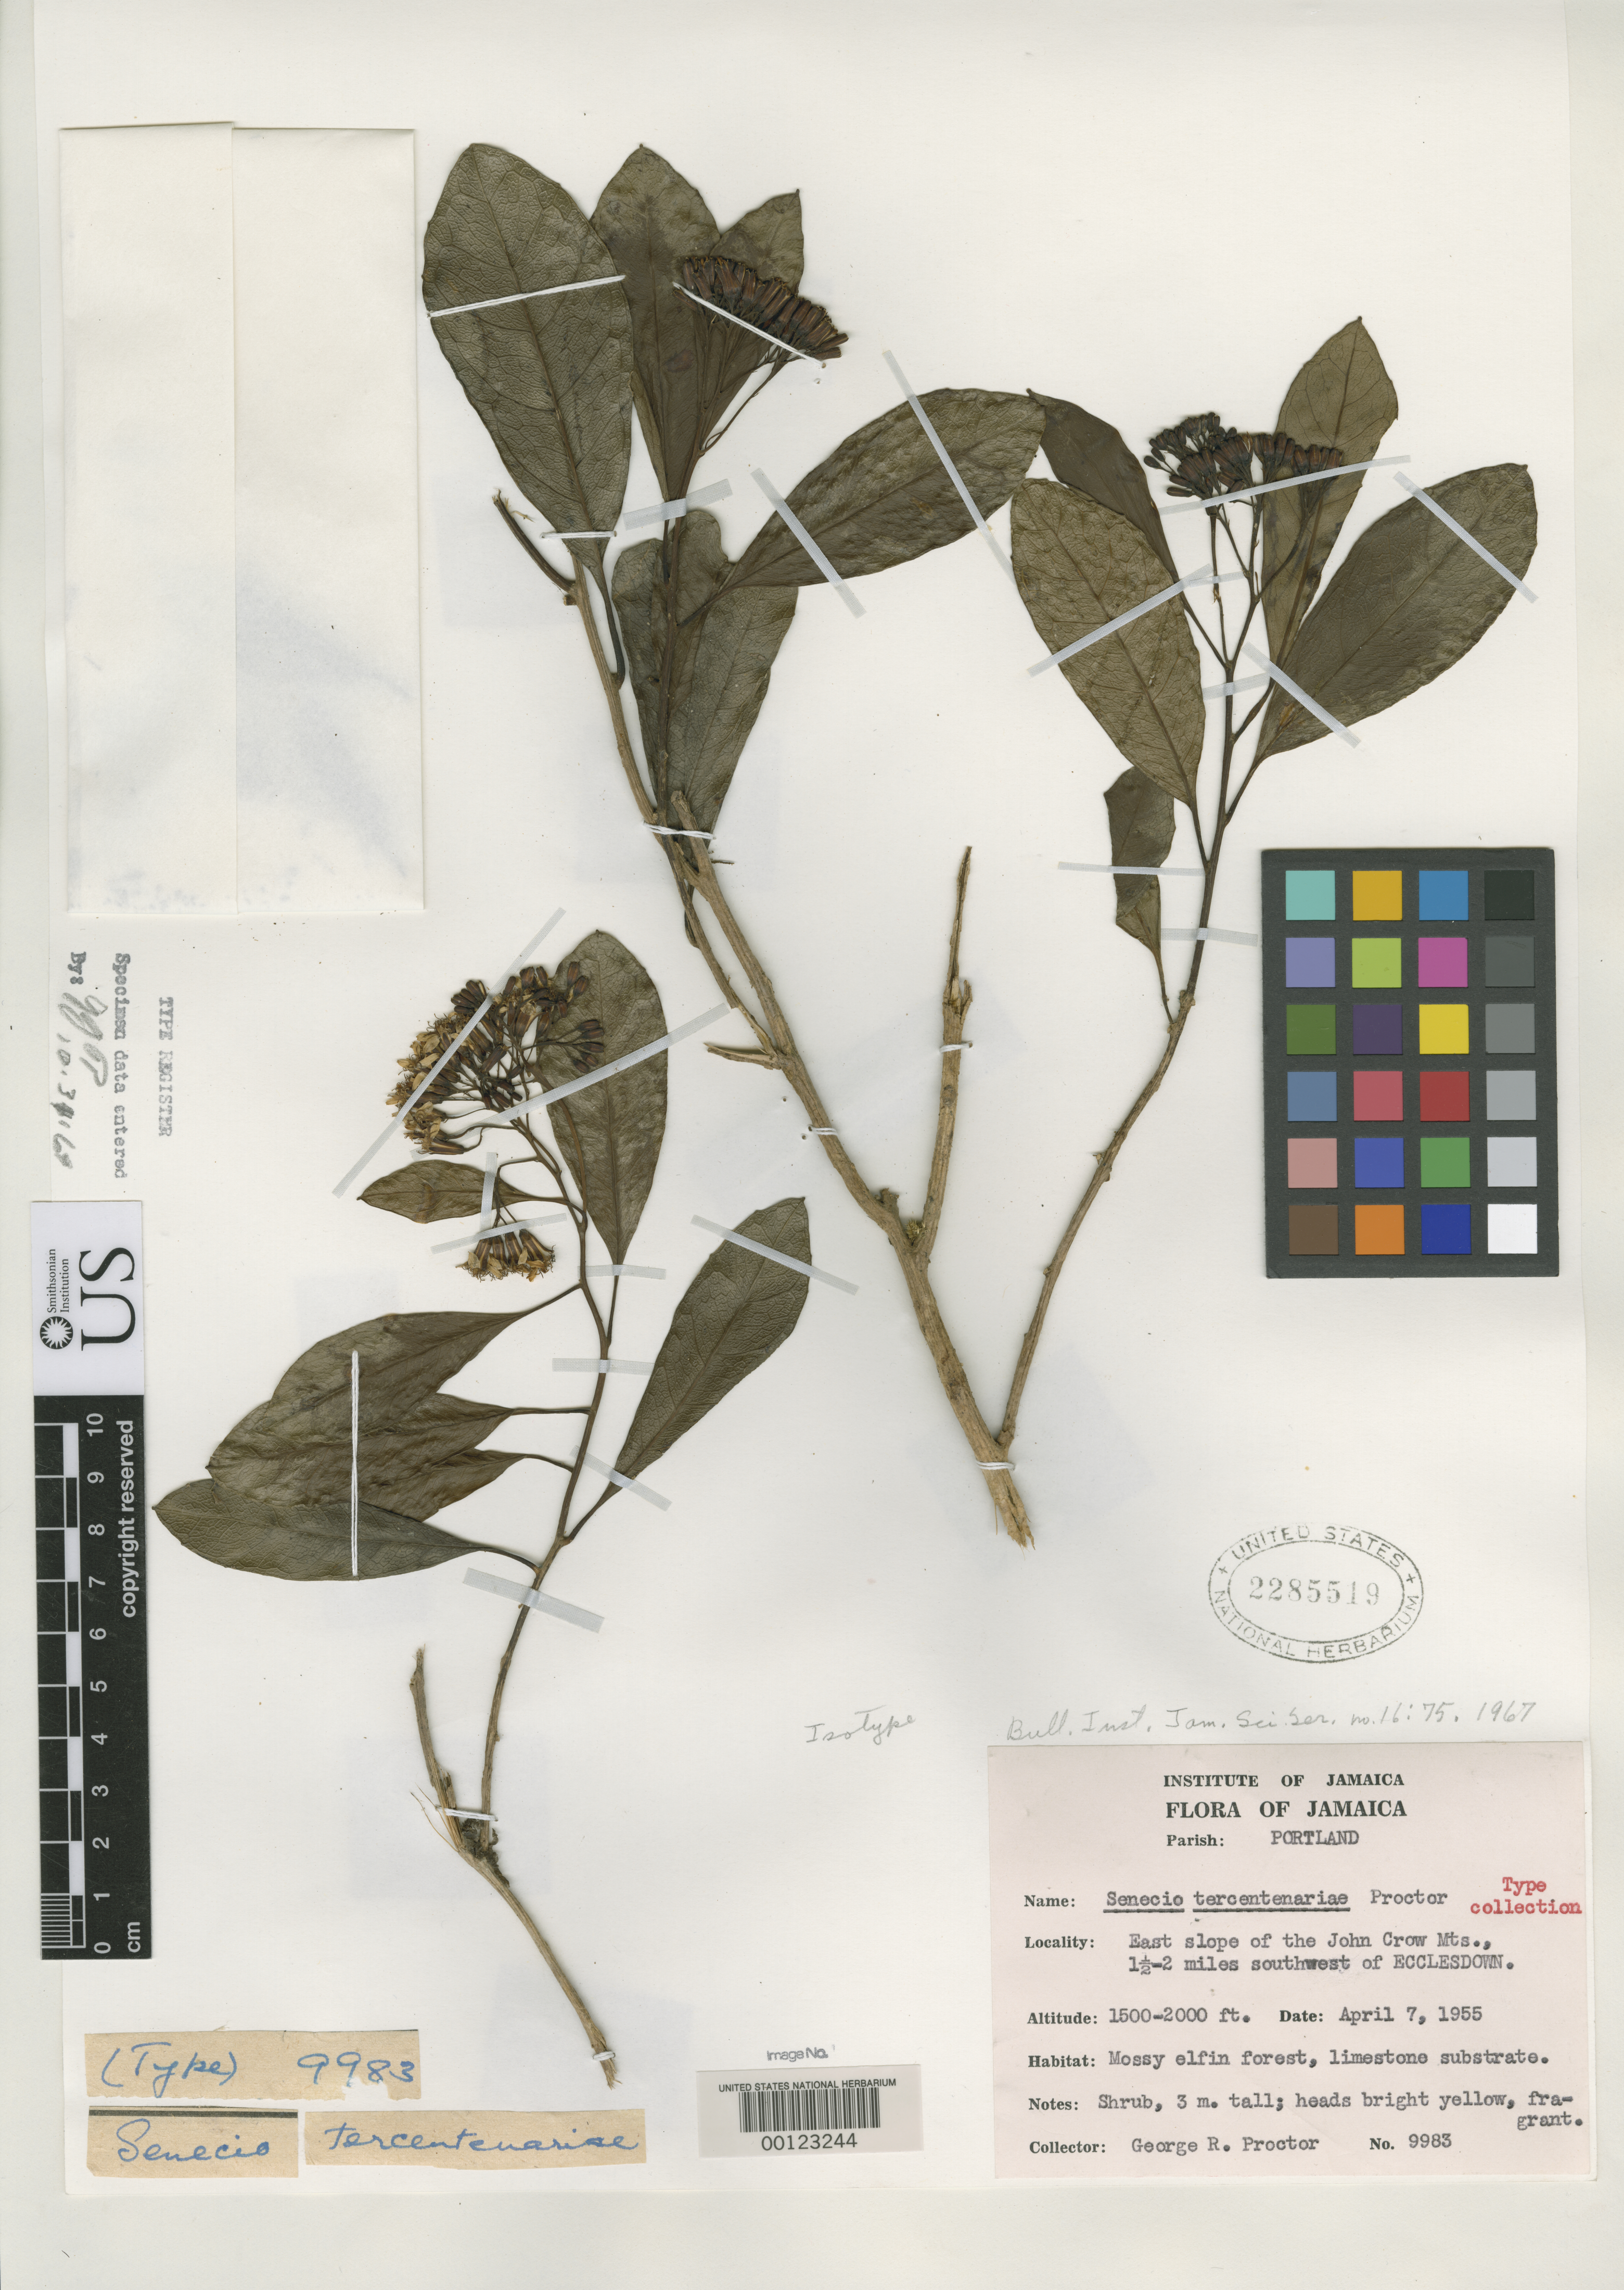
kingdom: Plantae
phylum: Tracheophyta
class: Magnoliopsida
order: Asterales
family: Asteraceae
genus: Senecio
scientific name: Senecio tercentenariae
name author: Proctor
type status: Isotype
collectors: G. R. Proctor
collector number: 9983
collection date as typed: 07 Apr 1955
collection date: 1955-04-07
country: Jamaica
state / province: Portland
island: Greater Antilles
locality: Ecclesdown.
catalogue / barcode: US 2285519